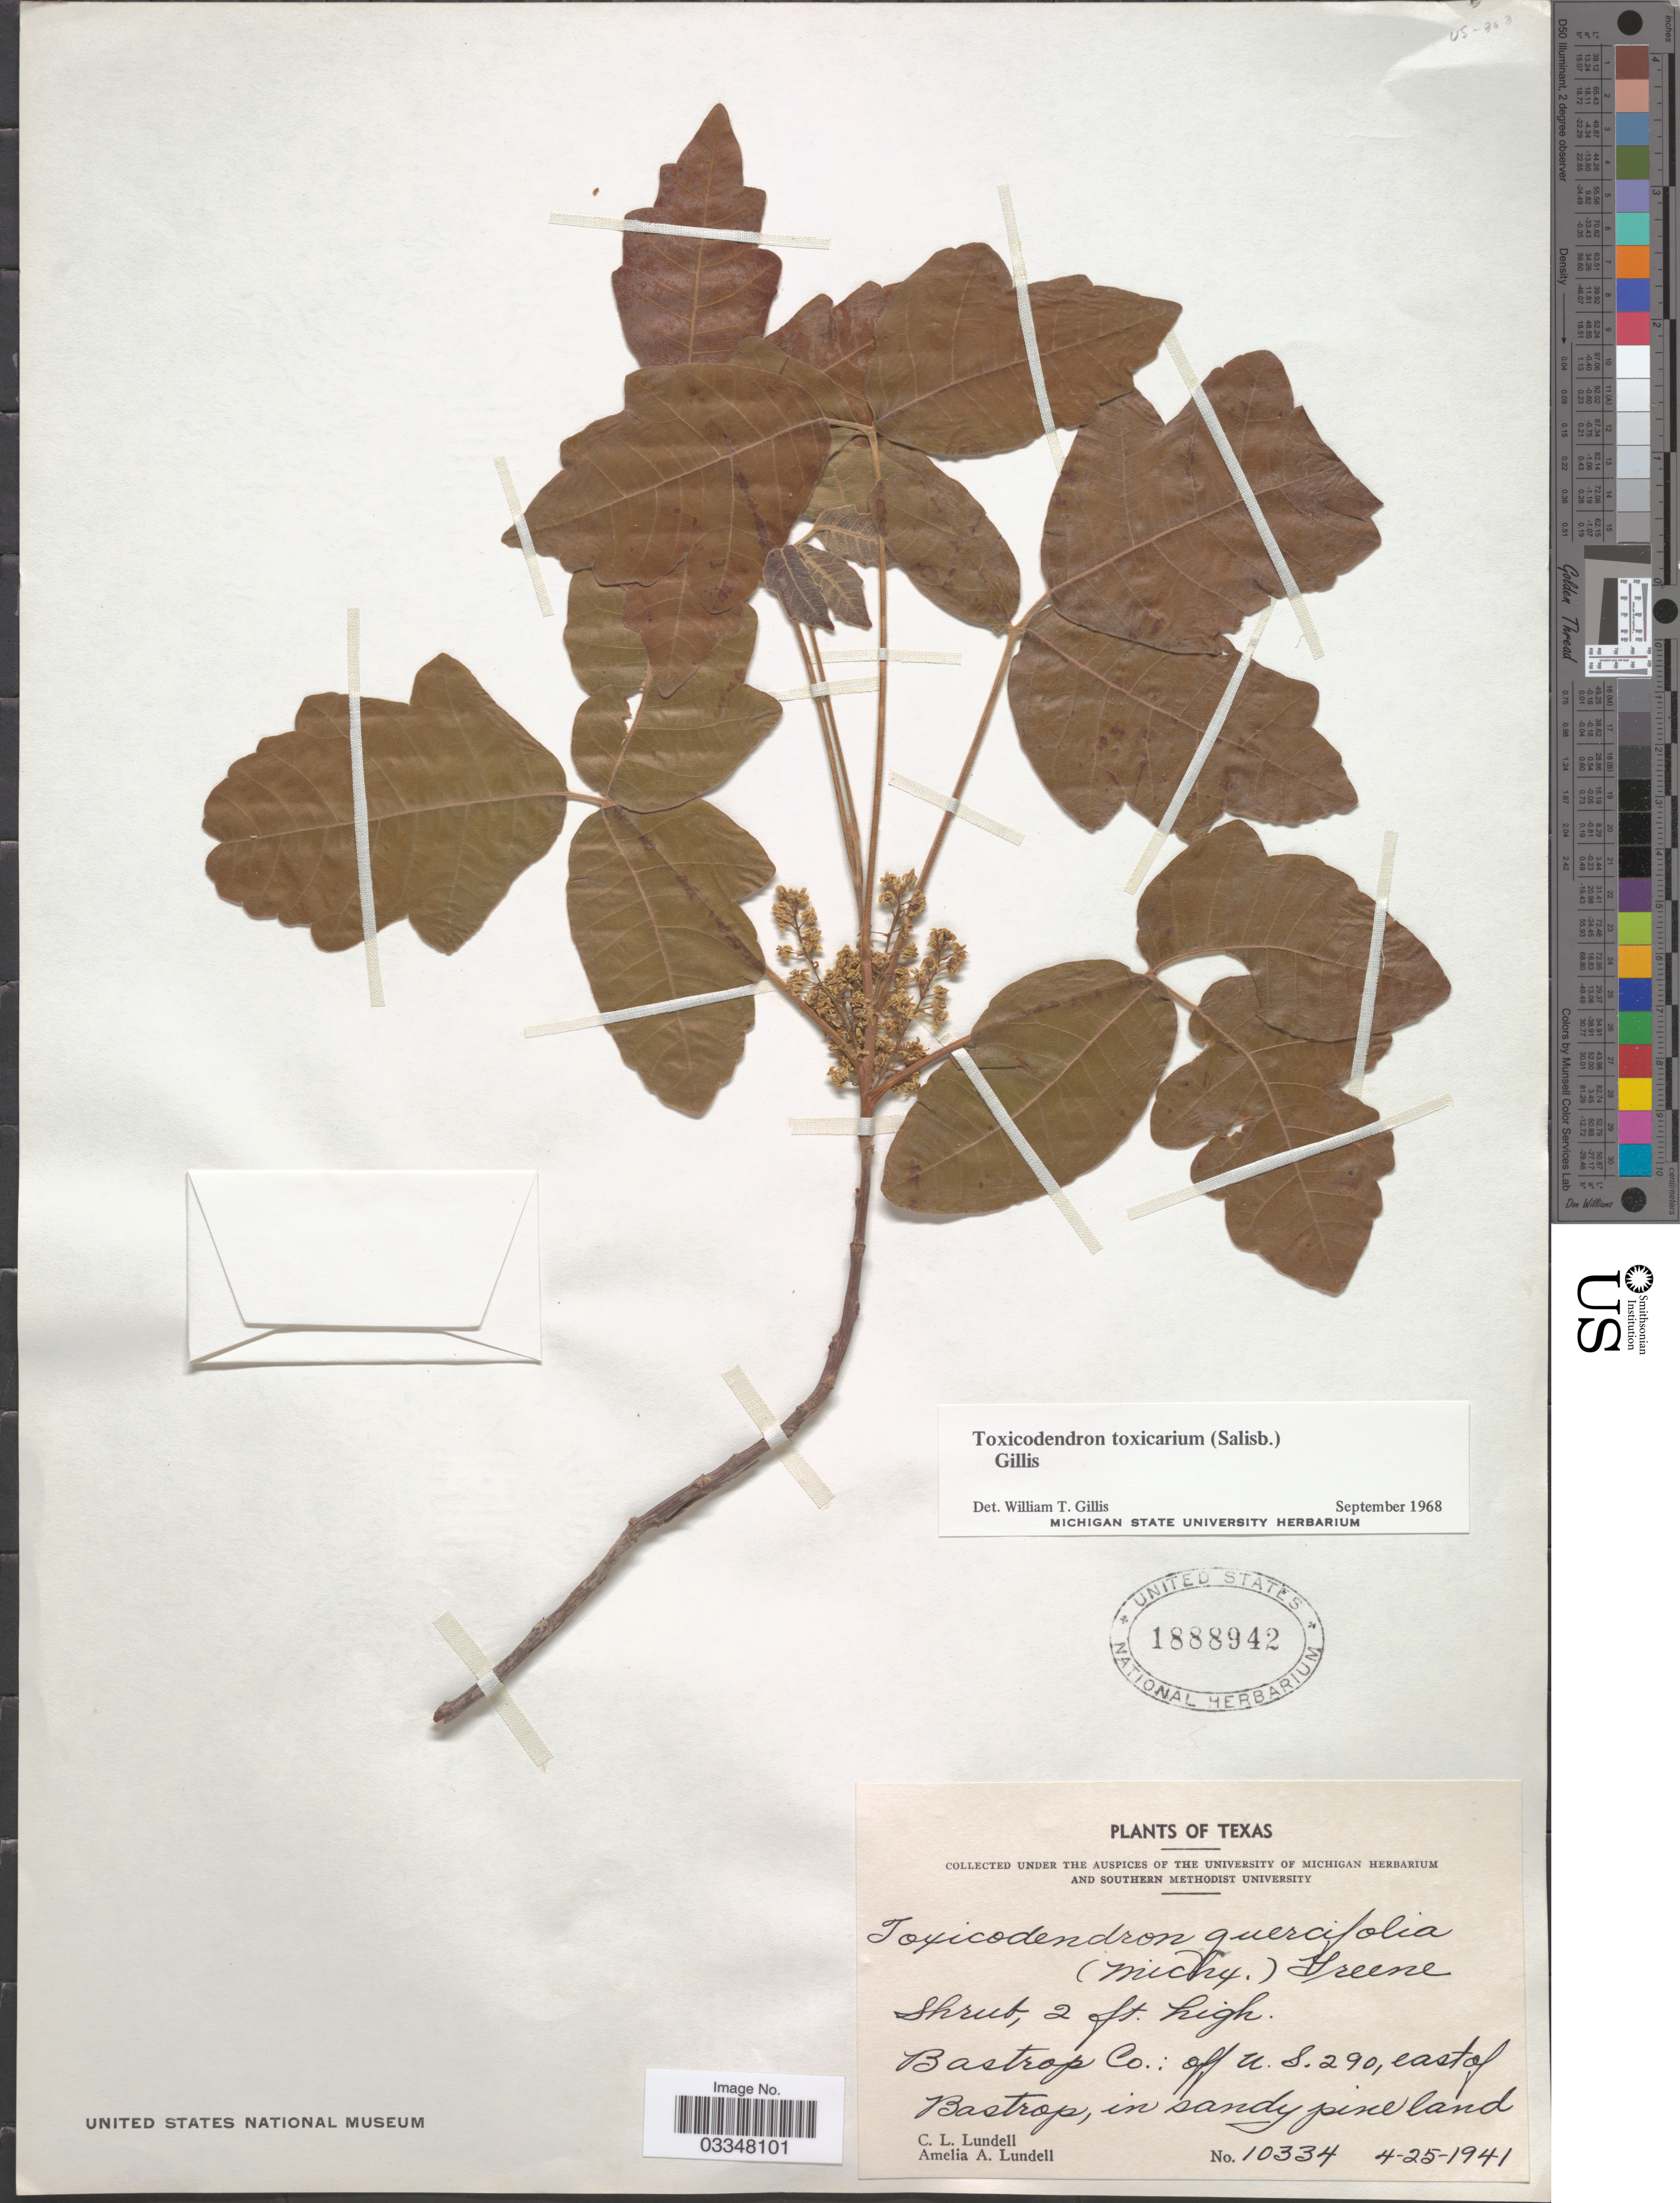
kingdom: Plantae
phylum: Tracheophyta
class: Magnoliopsida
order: Sapindales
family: Anacardiaceae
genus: Toxicodendron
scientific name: Toxicodendron toxicarium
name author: Gillis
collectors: C. L. Lundell & A. A. Lundell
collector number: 10334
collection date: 1941-04-25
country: United States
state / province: Texas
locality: Bastrop Co.: off U. S. 290, east of Bastrop.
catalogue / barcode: US 1888942